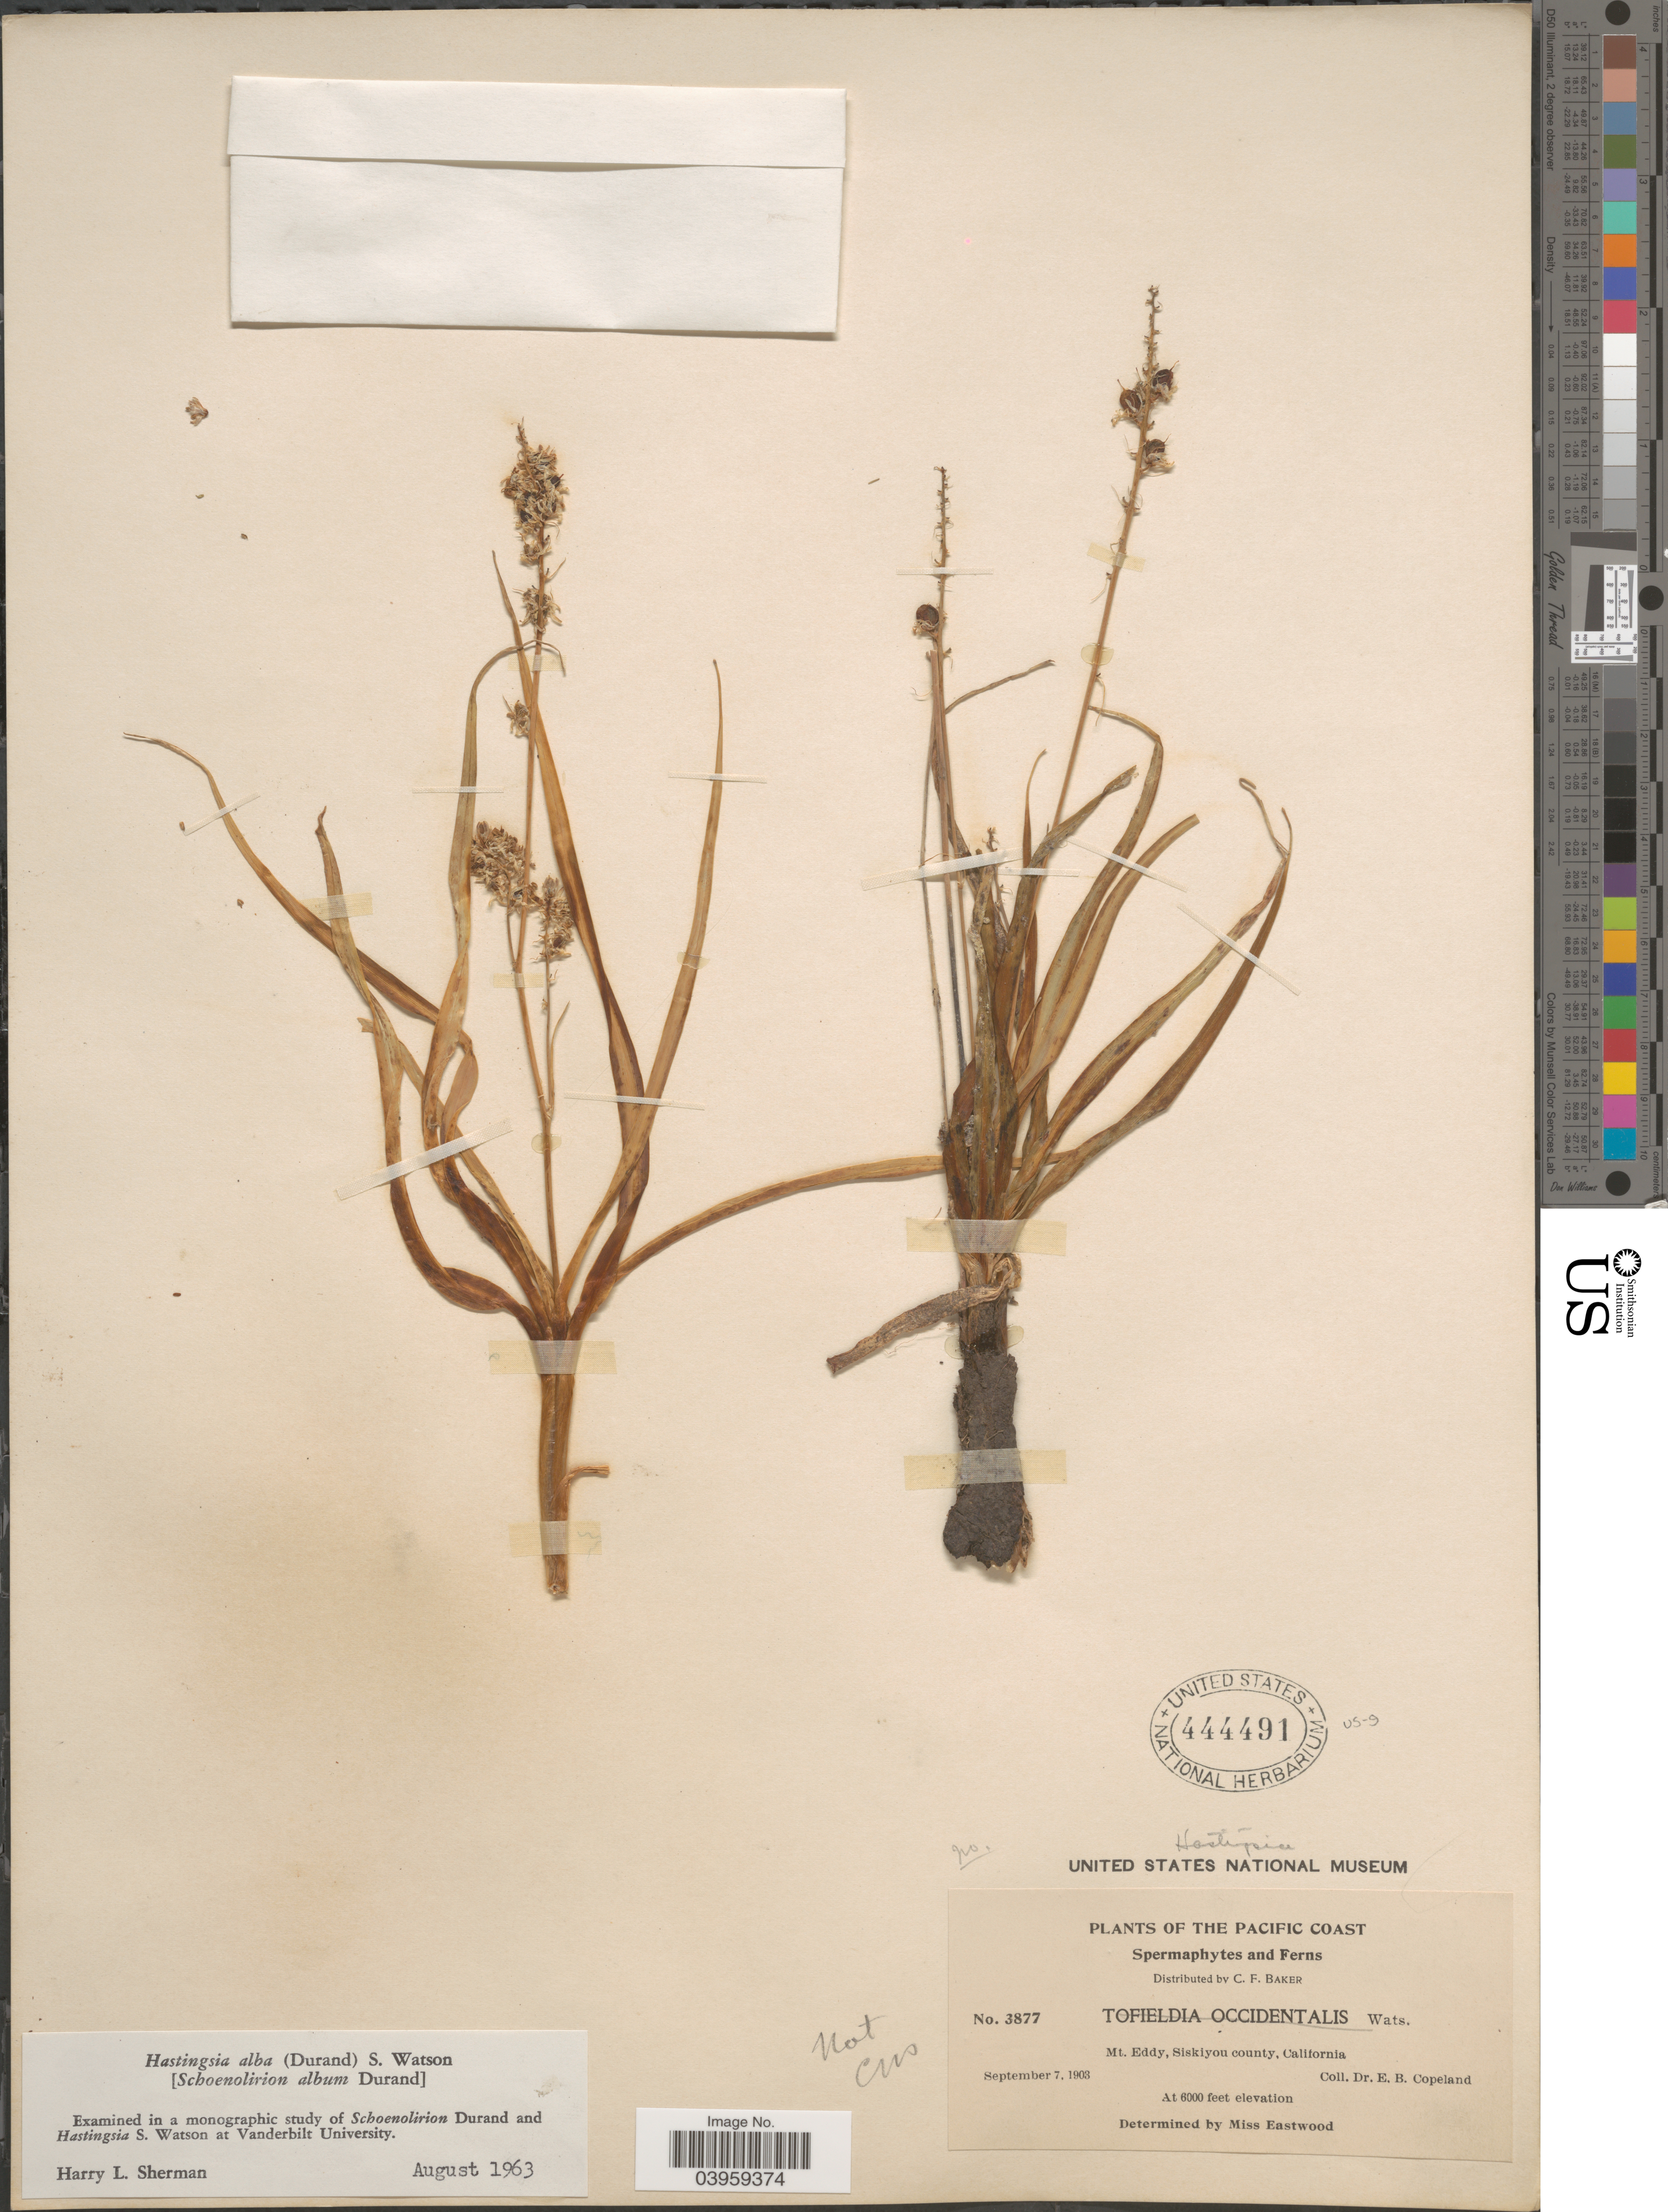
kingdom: Plantae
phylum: Tracheophyta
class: Liliopsida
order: Asparagales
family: Asparagaceae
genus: Hastingsia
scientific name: Hastingsia alba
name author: (Durand) S. Watson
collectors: E. B. Copeland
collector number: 3877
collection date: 1903-09-07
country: United States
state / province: California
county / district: Siskiyou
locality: The Pacific Coast. Mt. Eddy, Siskiyou county.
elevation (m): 1829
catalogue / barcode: US 444491